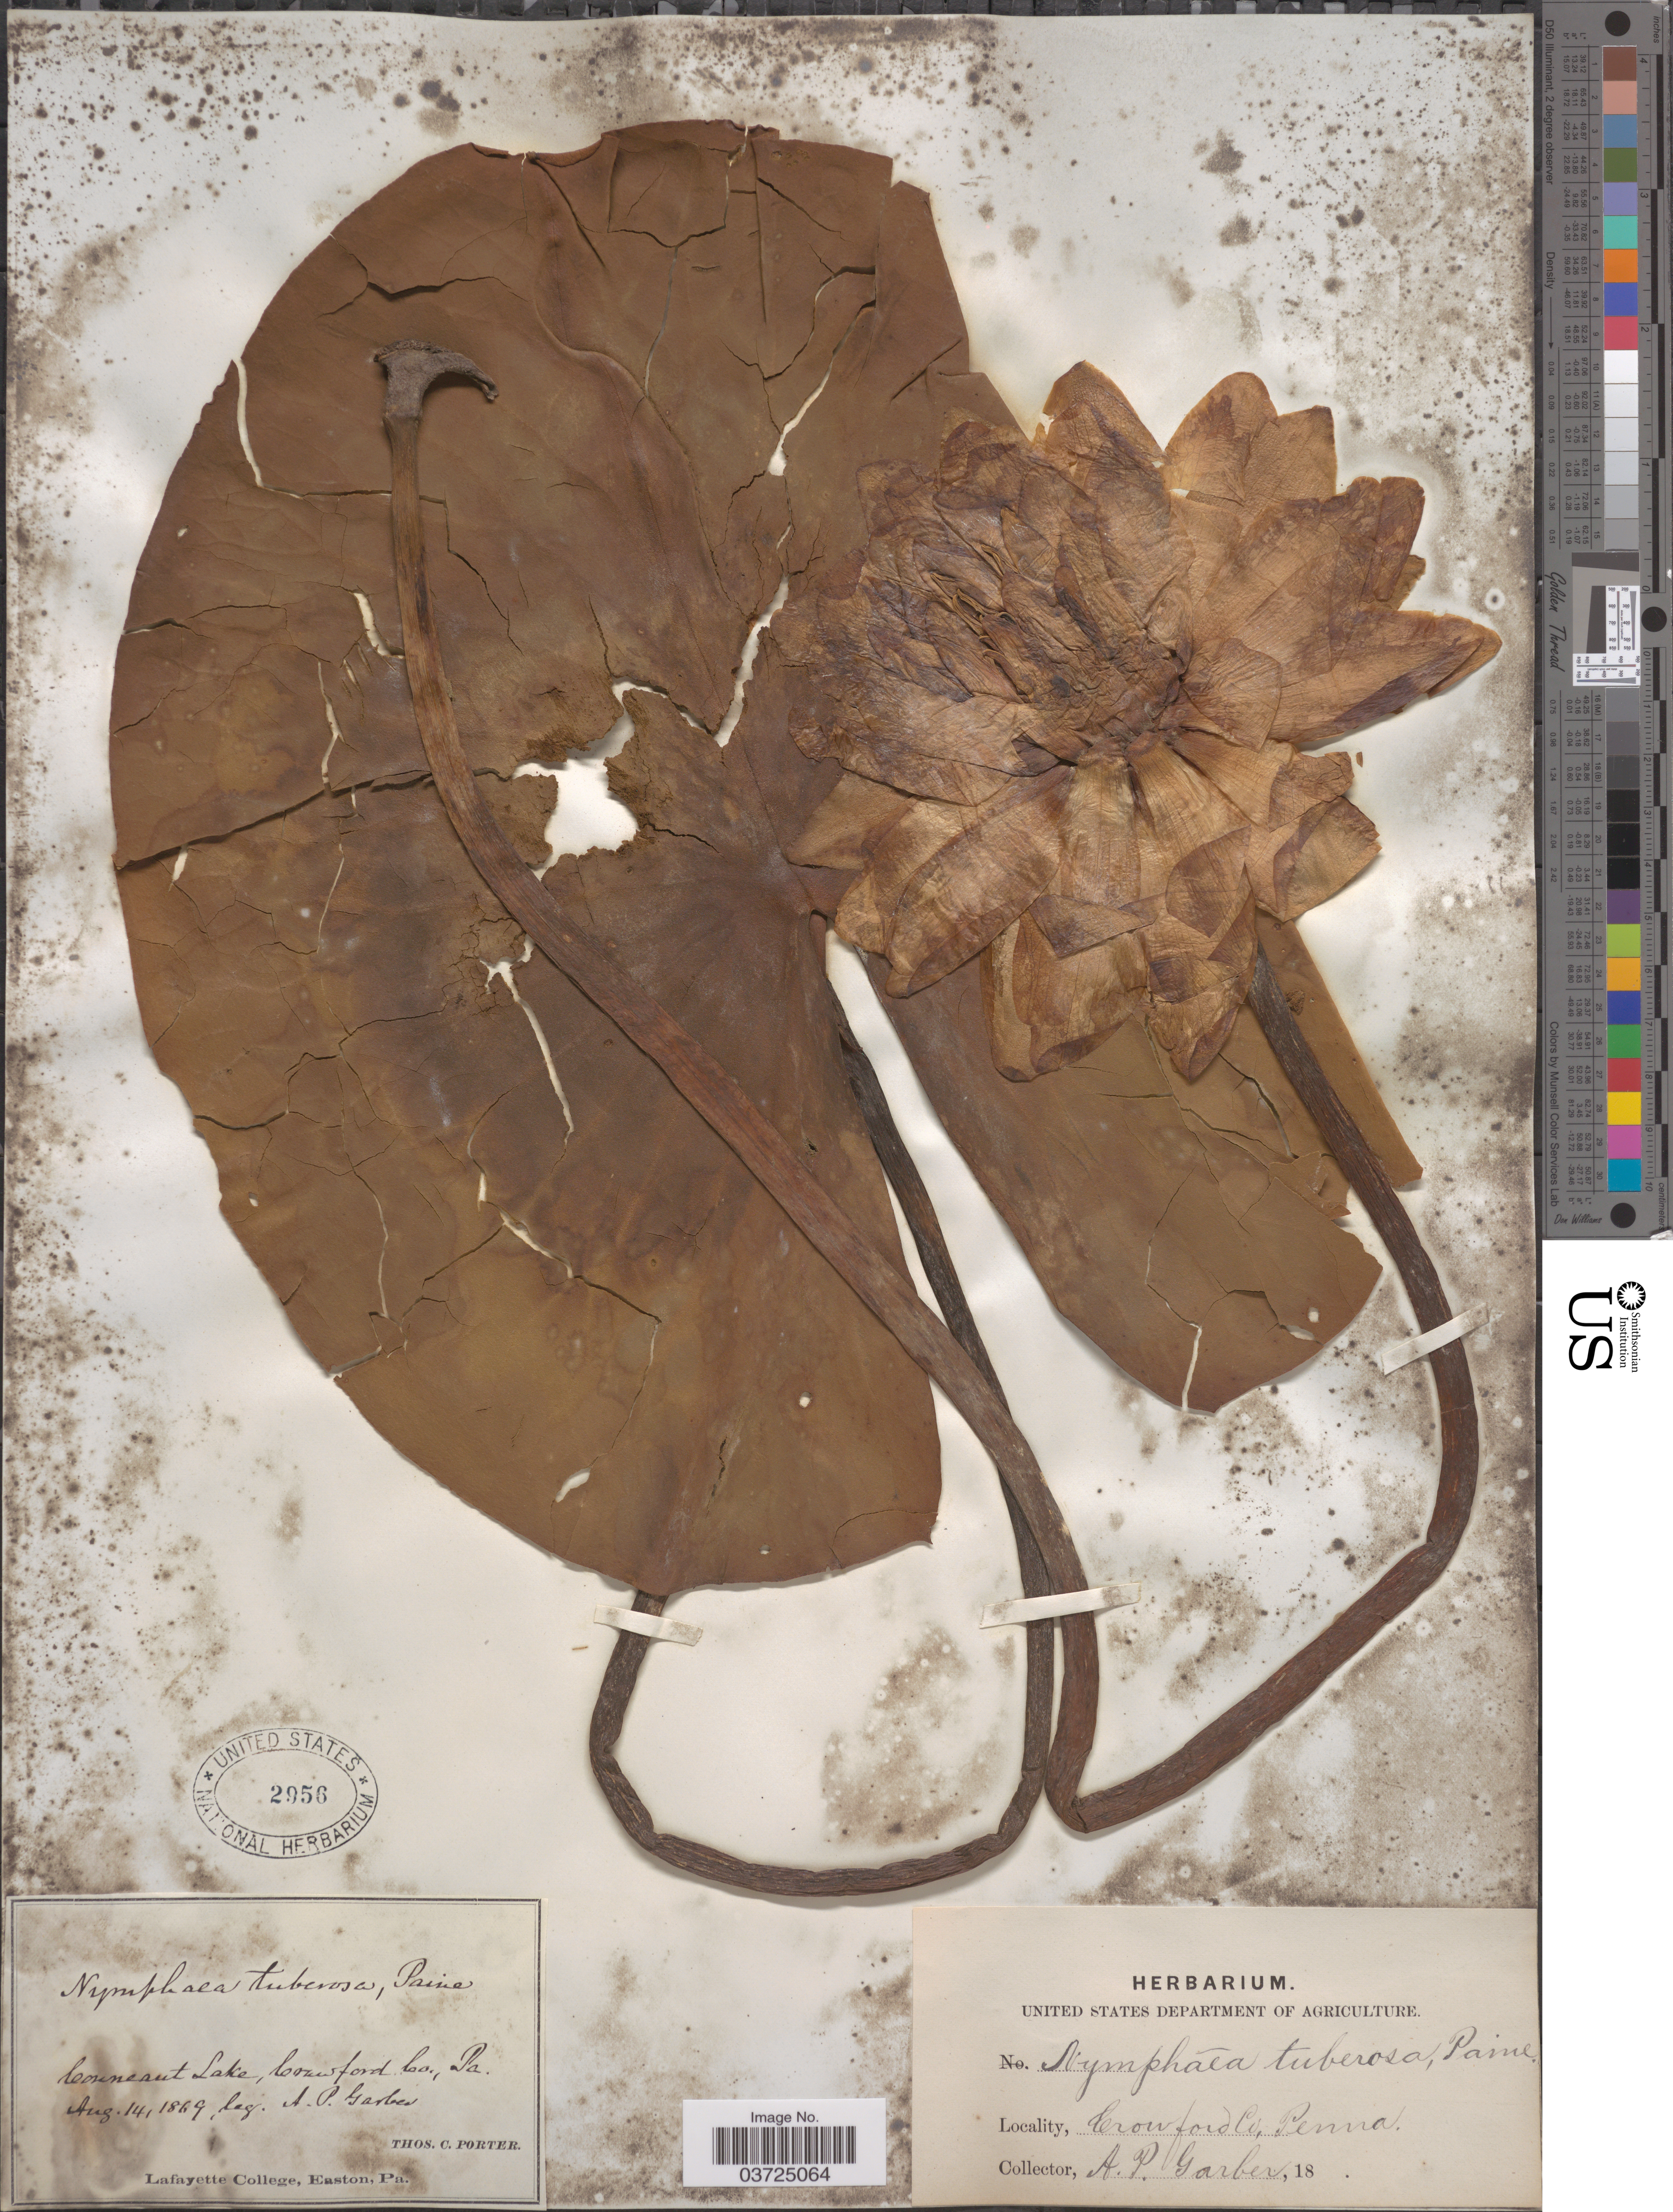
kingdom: Plantae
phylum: Tracheophyta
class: Magnoliopsida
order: Nymphaeales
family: Nymphaeaceae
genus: Nymphaea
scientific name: Nymphaea tuberosa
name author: Paine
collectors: A. P. Garber & T. C. Porter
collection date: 1869-08-14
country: United States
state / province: Pennsylvania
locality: Conneaut Lake, Crowford Co.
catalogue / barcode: US 2956